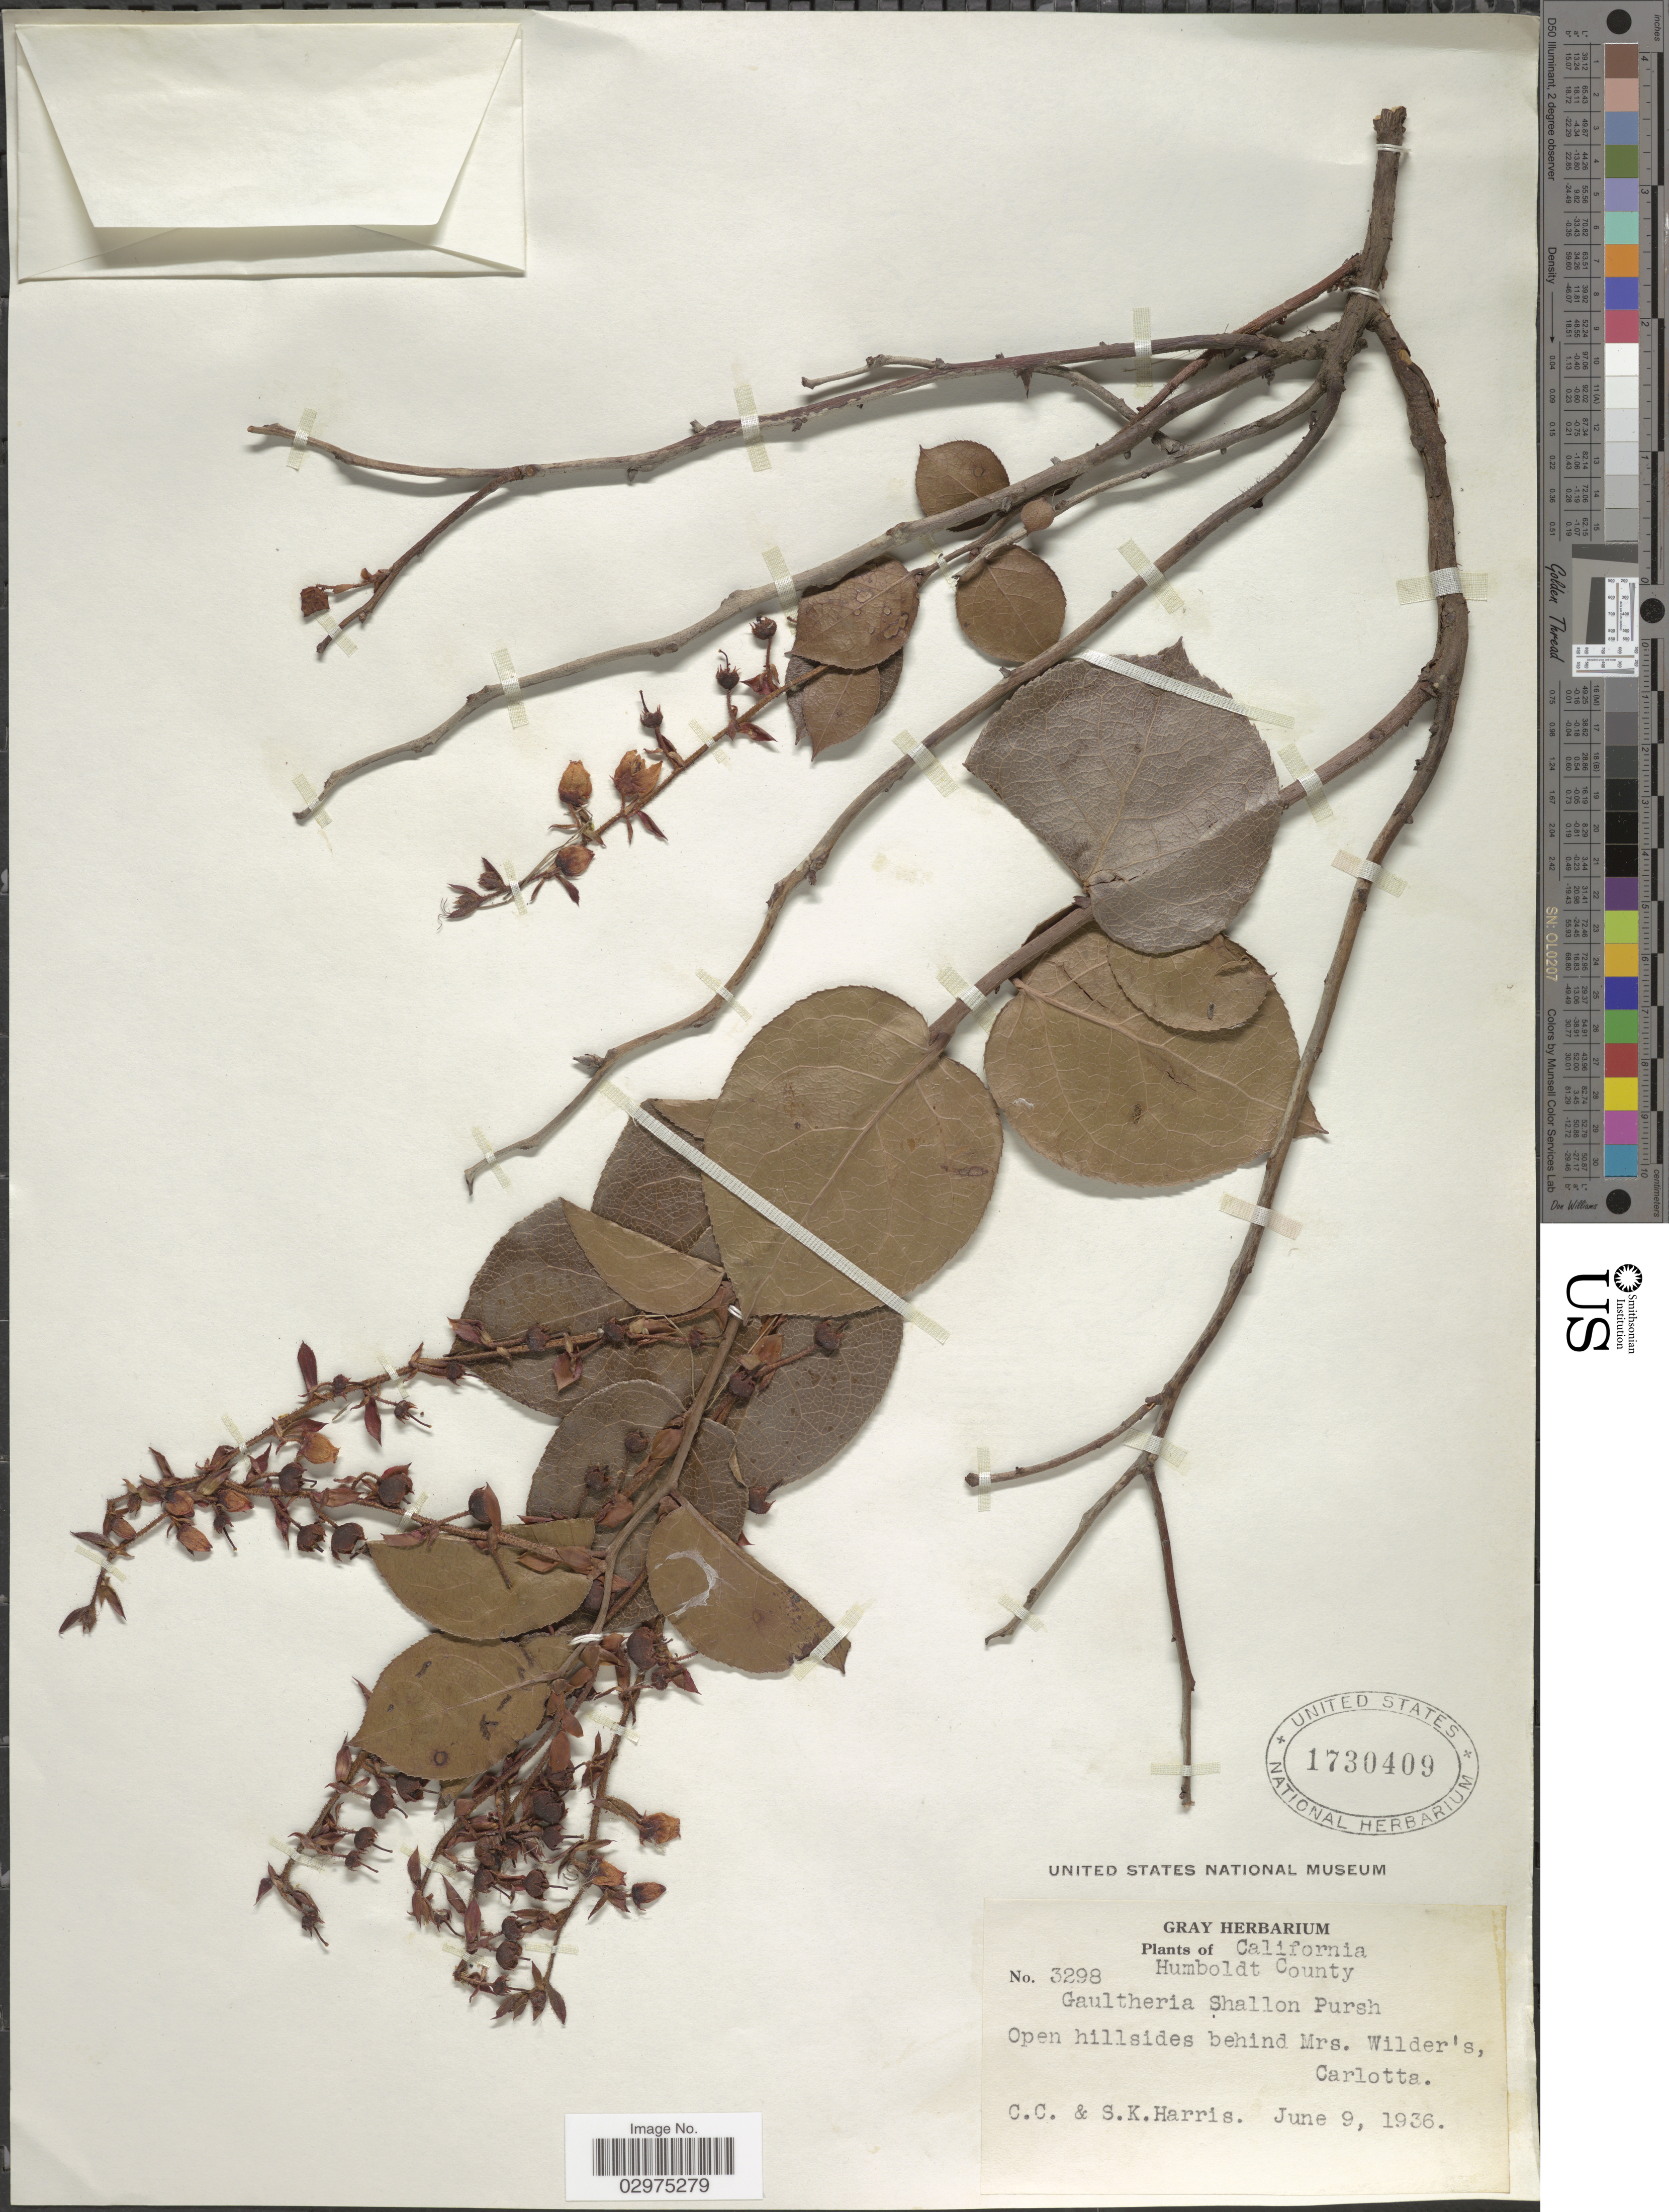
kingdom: Plantae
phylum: Tracheophyta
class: Magnoliopsida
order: Ericales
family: Ericaceae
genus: Gaultheria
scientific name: Gaultheria shallon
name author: Pursh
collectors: C. C. Harris & S. K. Harris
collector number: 3298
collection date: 1936-06-09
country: United States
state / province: California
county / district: Humboldt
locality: Humboldt County, open hillsides behind Mrs. Wilder's, Carlotta.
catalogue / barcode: US 1730409